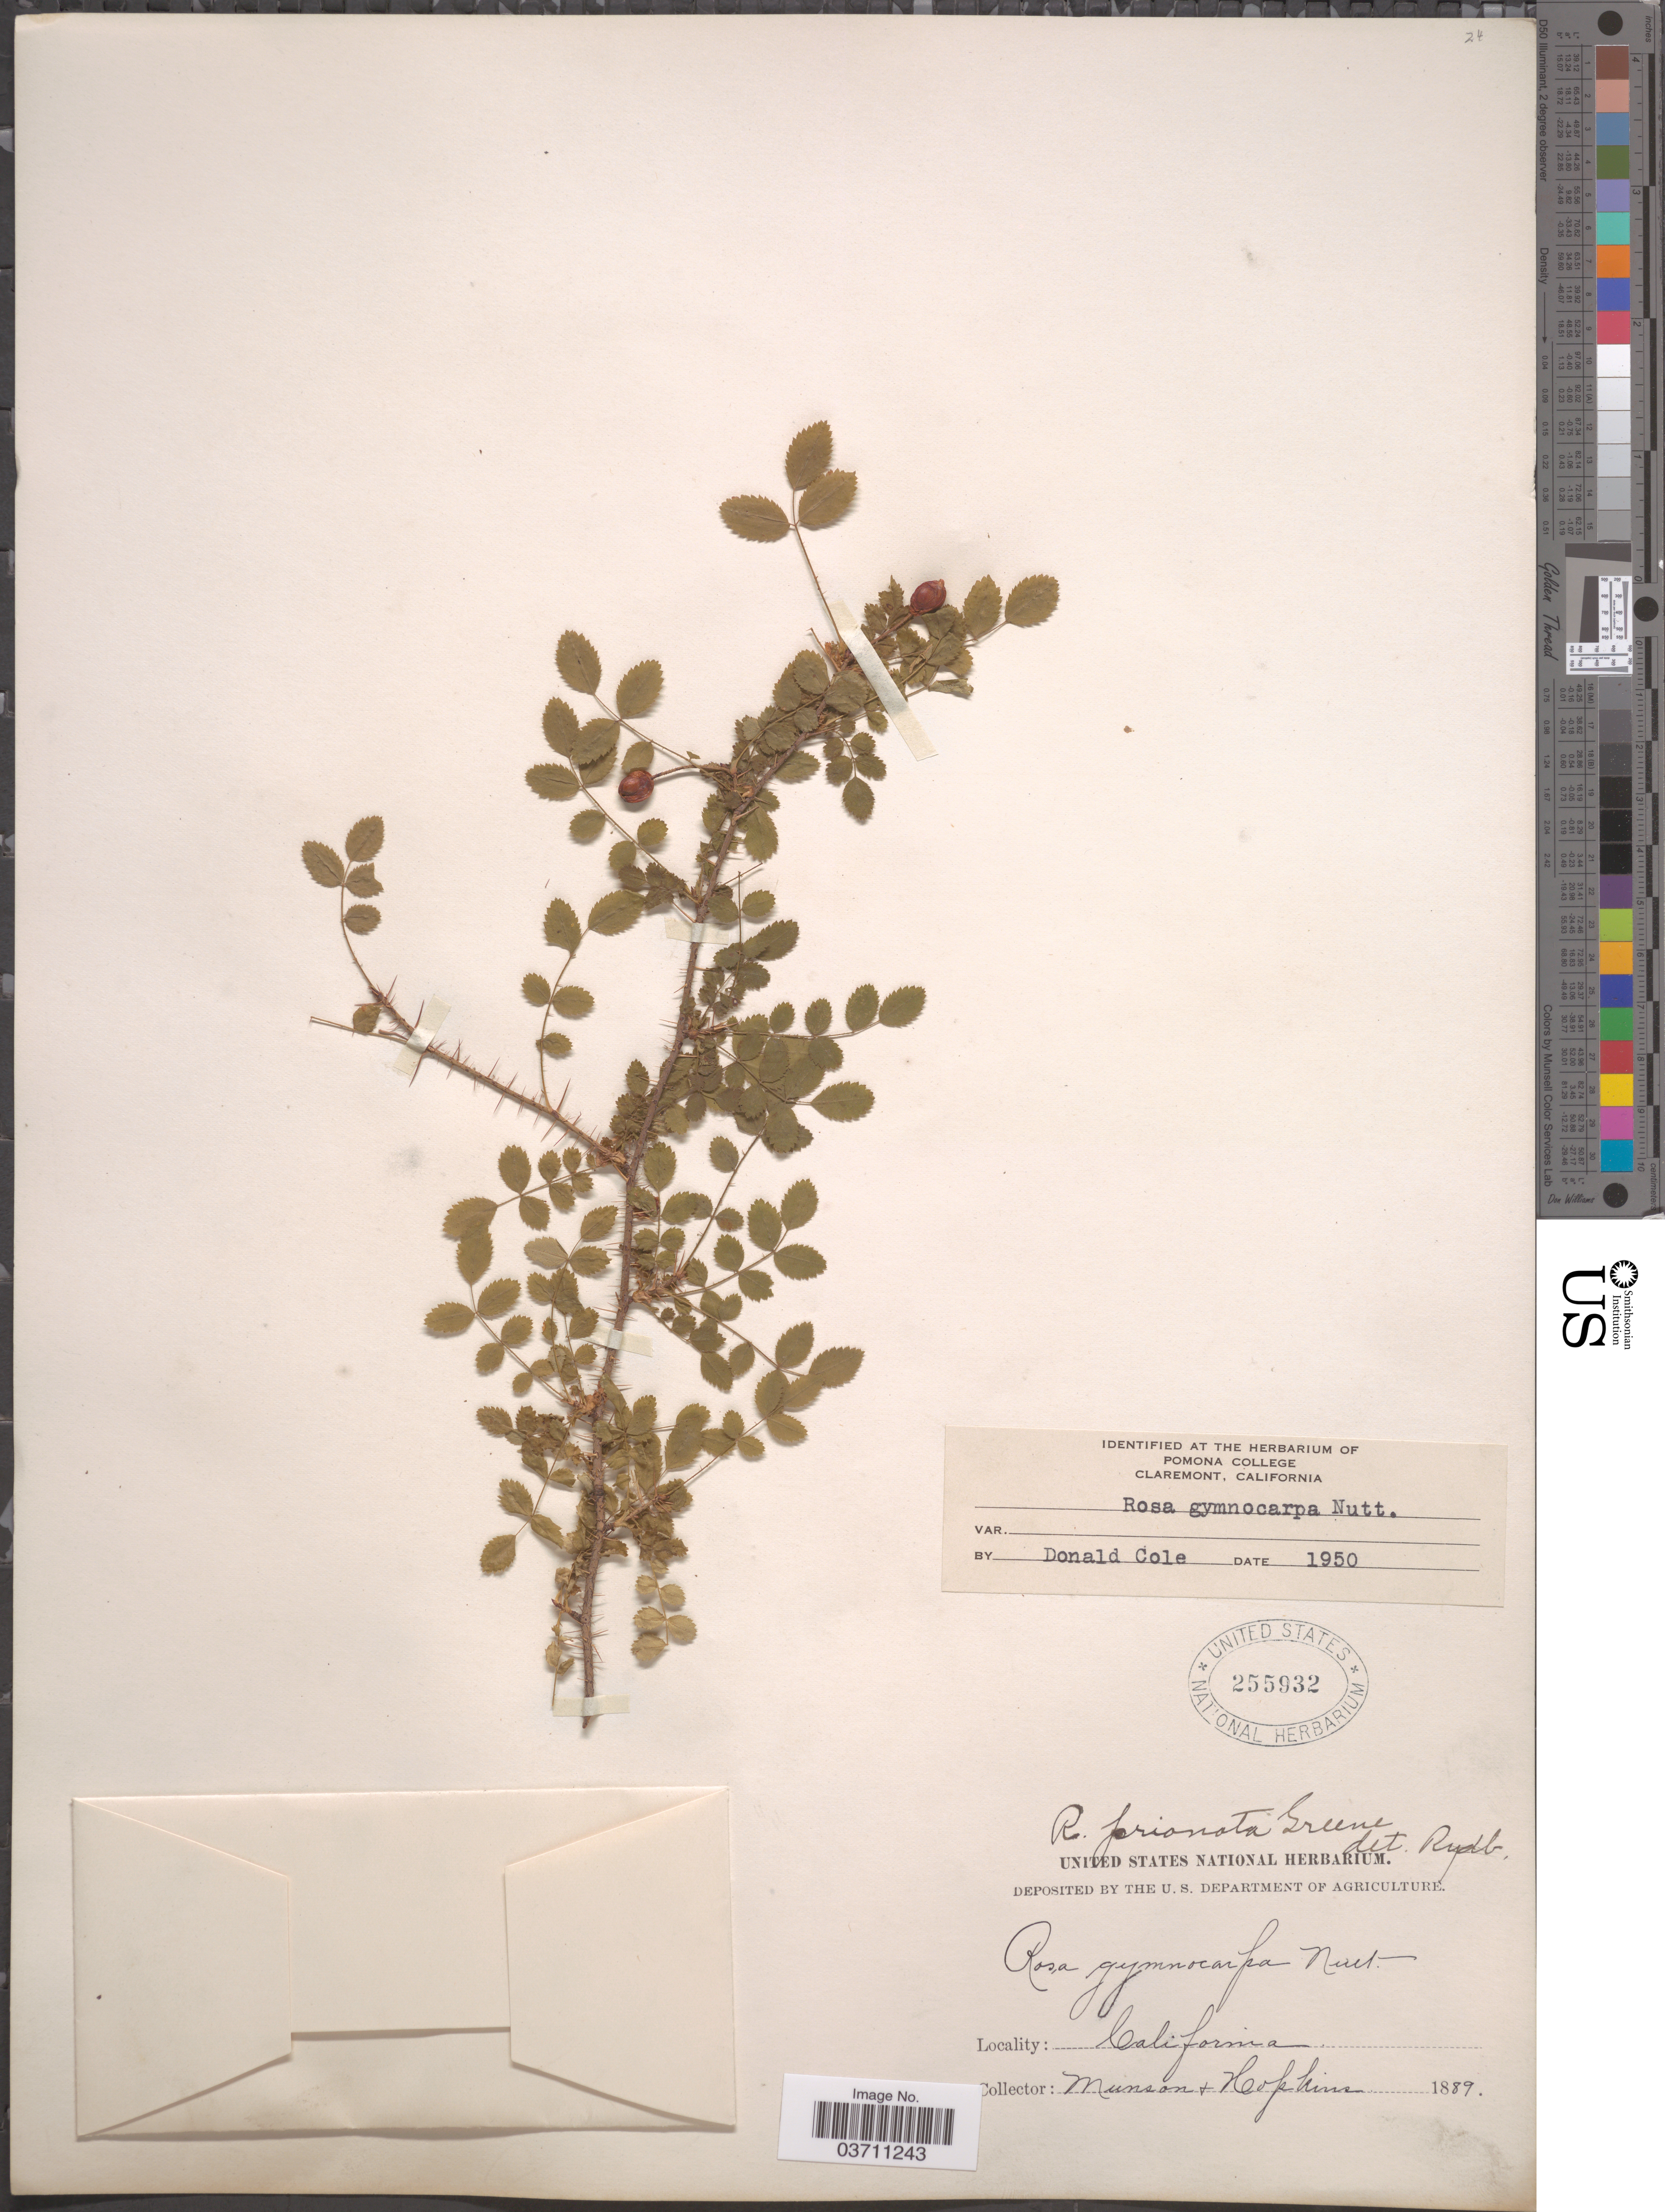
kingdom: Plantae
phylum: Tracheophyta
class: Magnoliopsida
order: Rosales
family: Rosaceae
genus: Rosa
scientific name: Rosa gymnocarpa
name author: Nutt.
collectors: -. Munson & -- Hopkins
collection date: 1889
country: United States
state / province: California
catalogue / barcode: US 255932